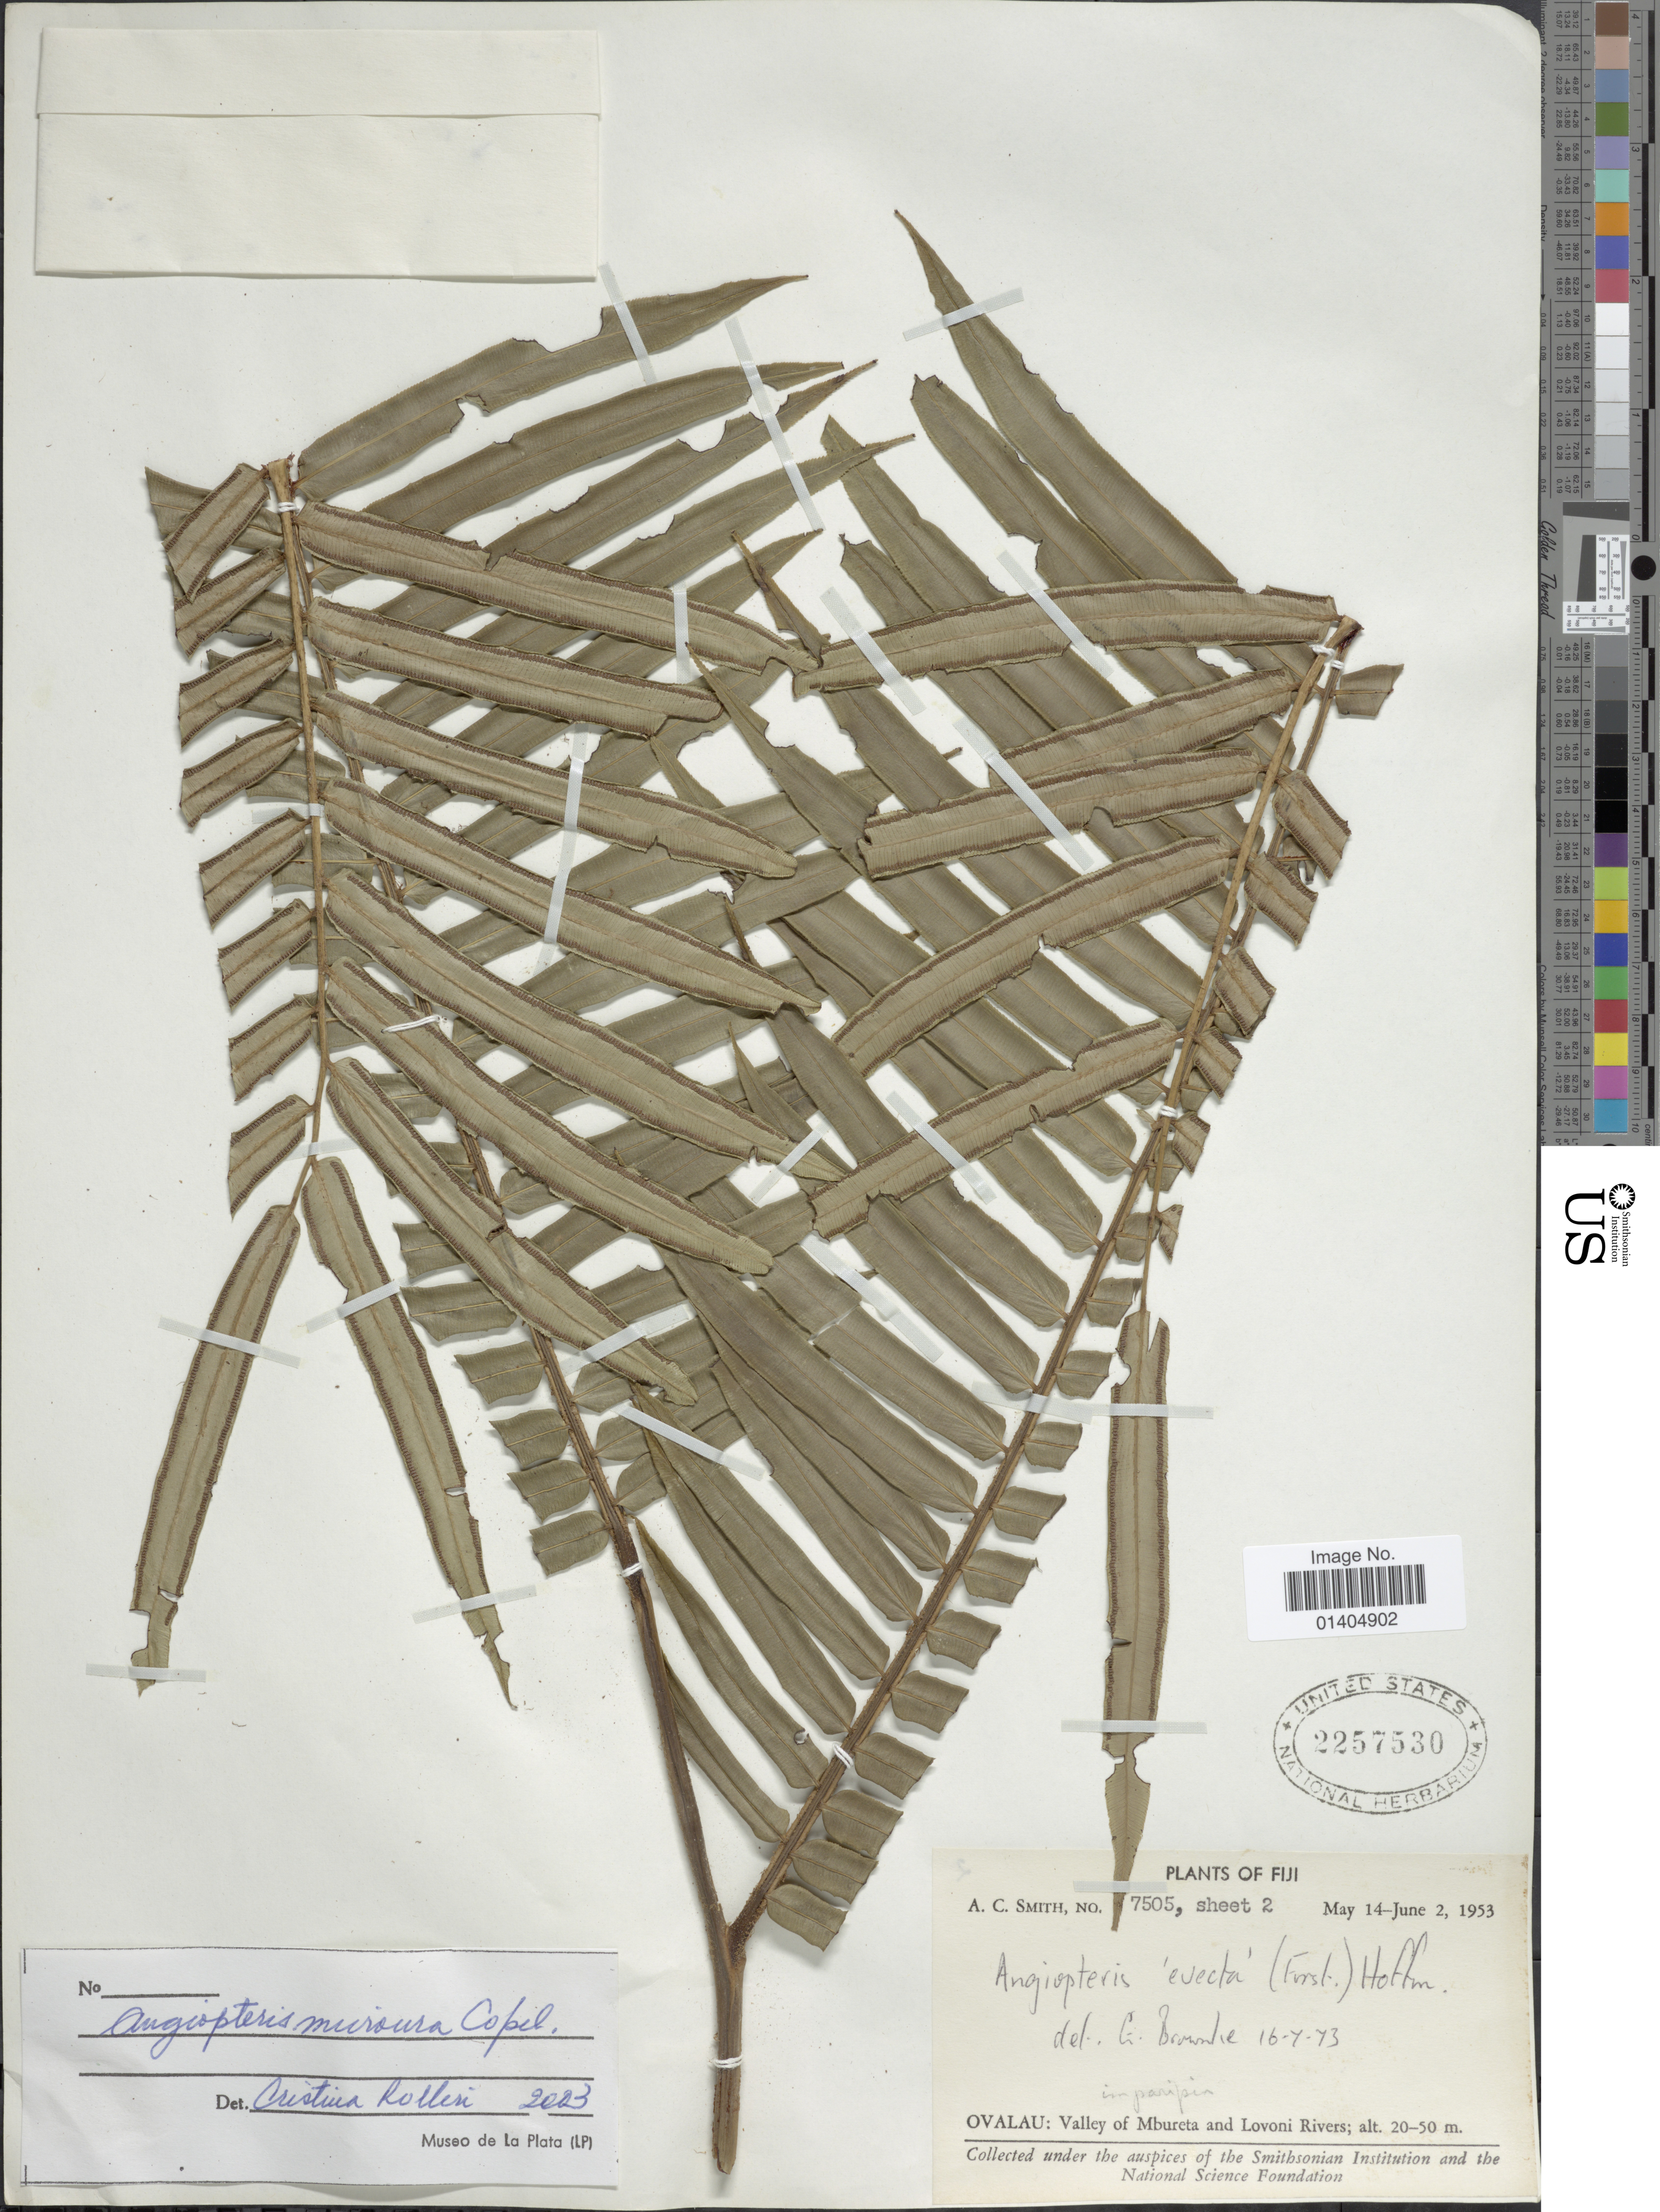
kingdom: Plantae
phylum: Tracheophyta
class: Polypodiopsida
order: Marattiales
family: Marattiaceae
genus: Angiopteris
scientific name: Angiopteris microura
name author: Copel.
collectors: A. C. Smith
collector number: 7505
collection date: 1953-05-14/1953-06-02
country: Fiji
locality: Ovalau: Valley of Mbureta and Lovoni Rivers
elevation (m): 20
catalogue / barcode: US 2257530